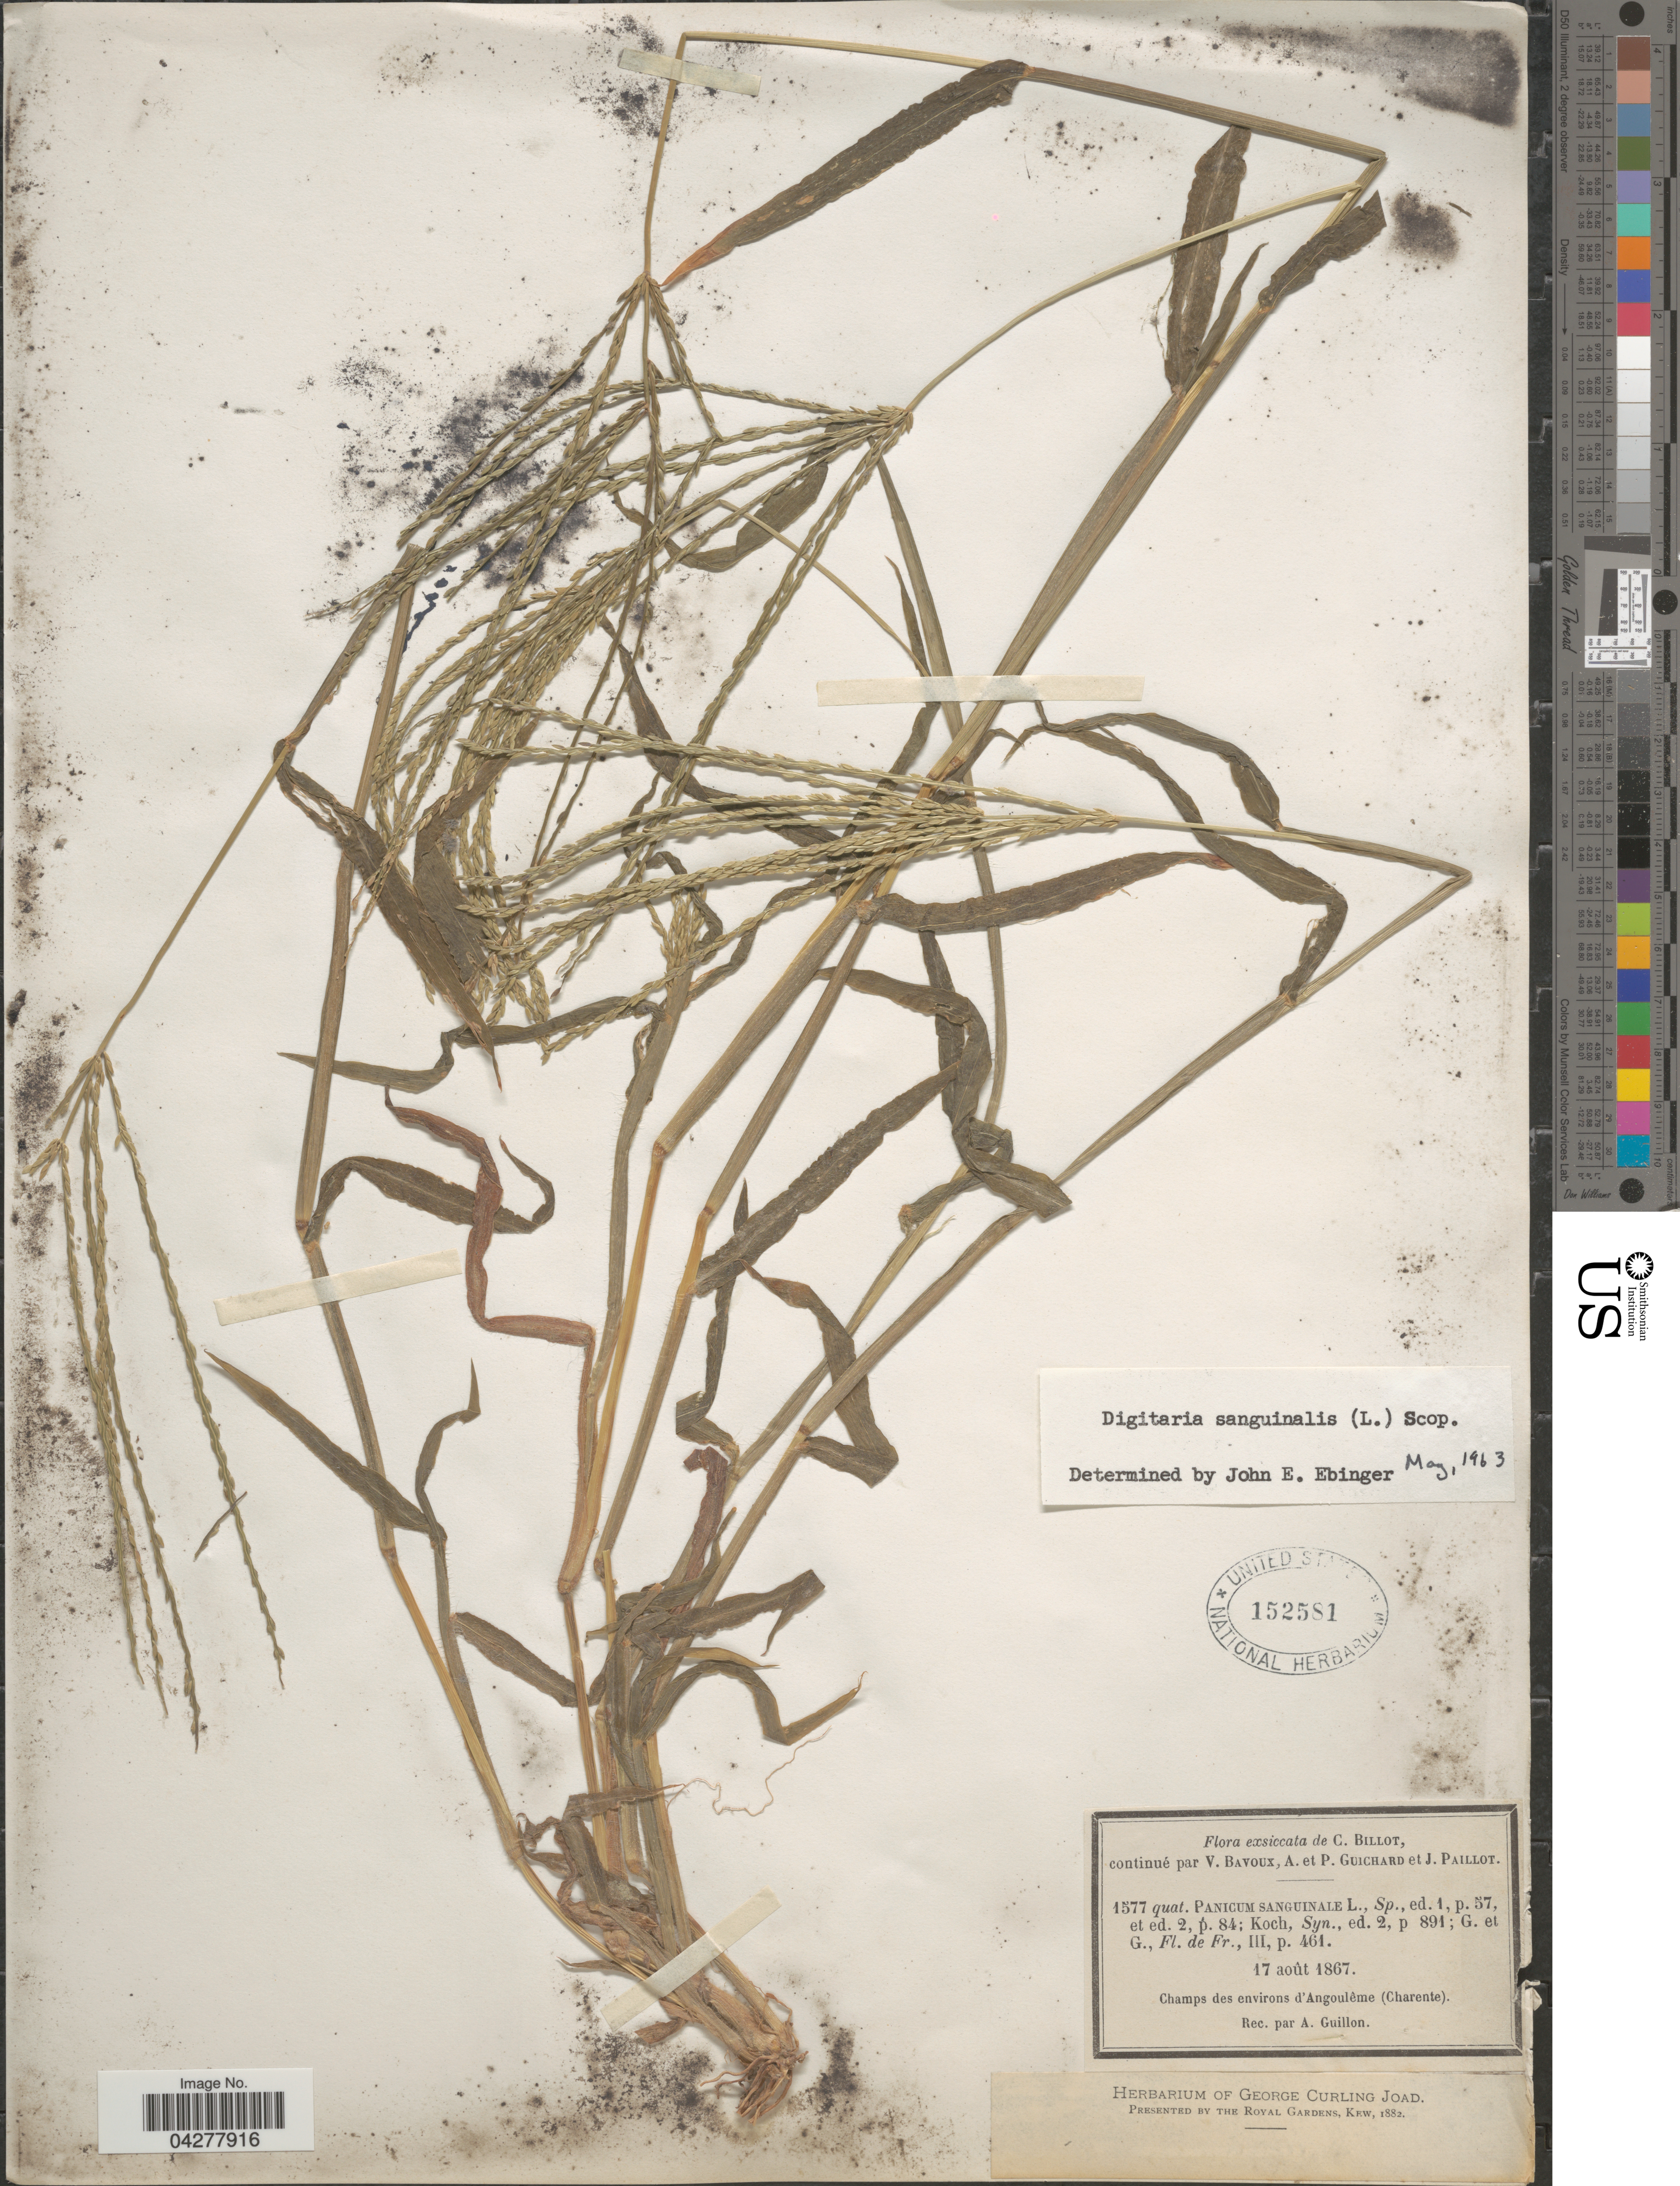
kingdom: Plantae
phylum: Tracheophyta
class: Liliopsida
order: Poales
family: Poaceae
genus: Digitaria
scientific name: Digitaria sanguinalis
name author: (L.) Scop.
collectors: A. Guillon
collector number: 1577quat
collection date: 1867-08-17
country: France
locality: Champs des environs d'Angoulême (Charente).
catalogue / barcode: US 152581